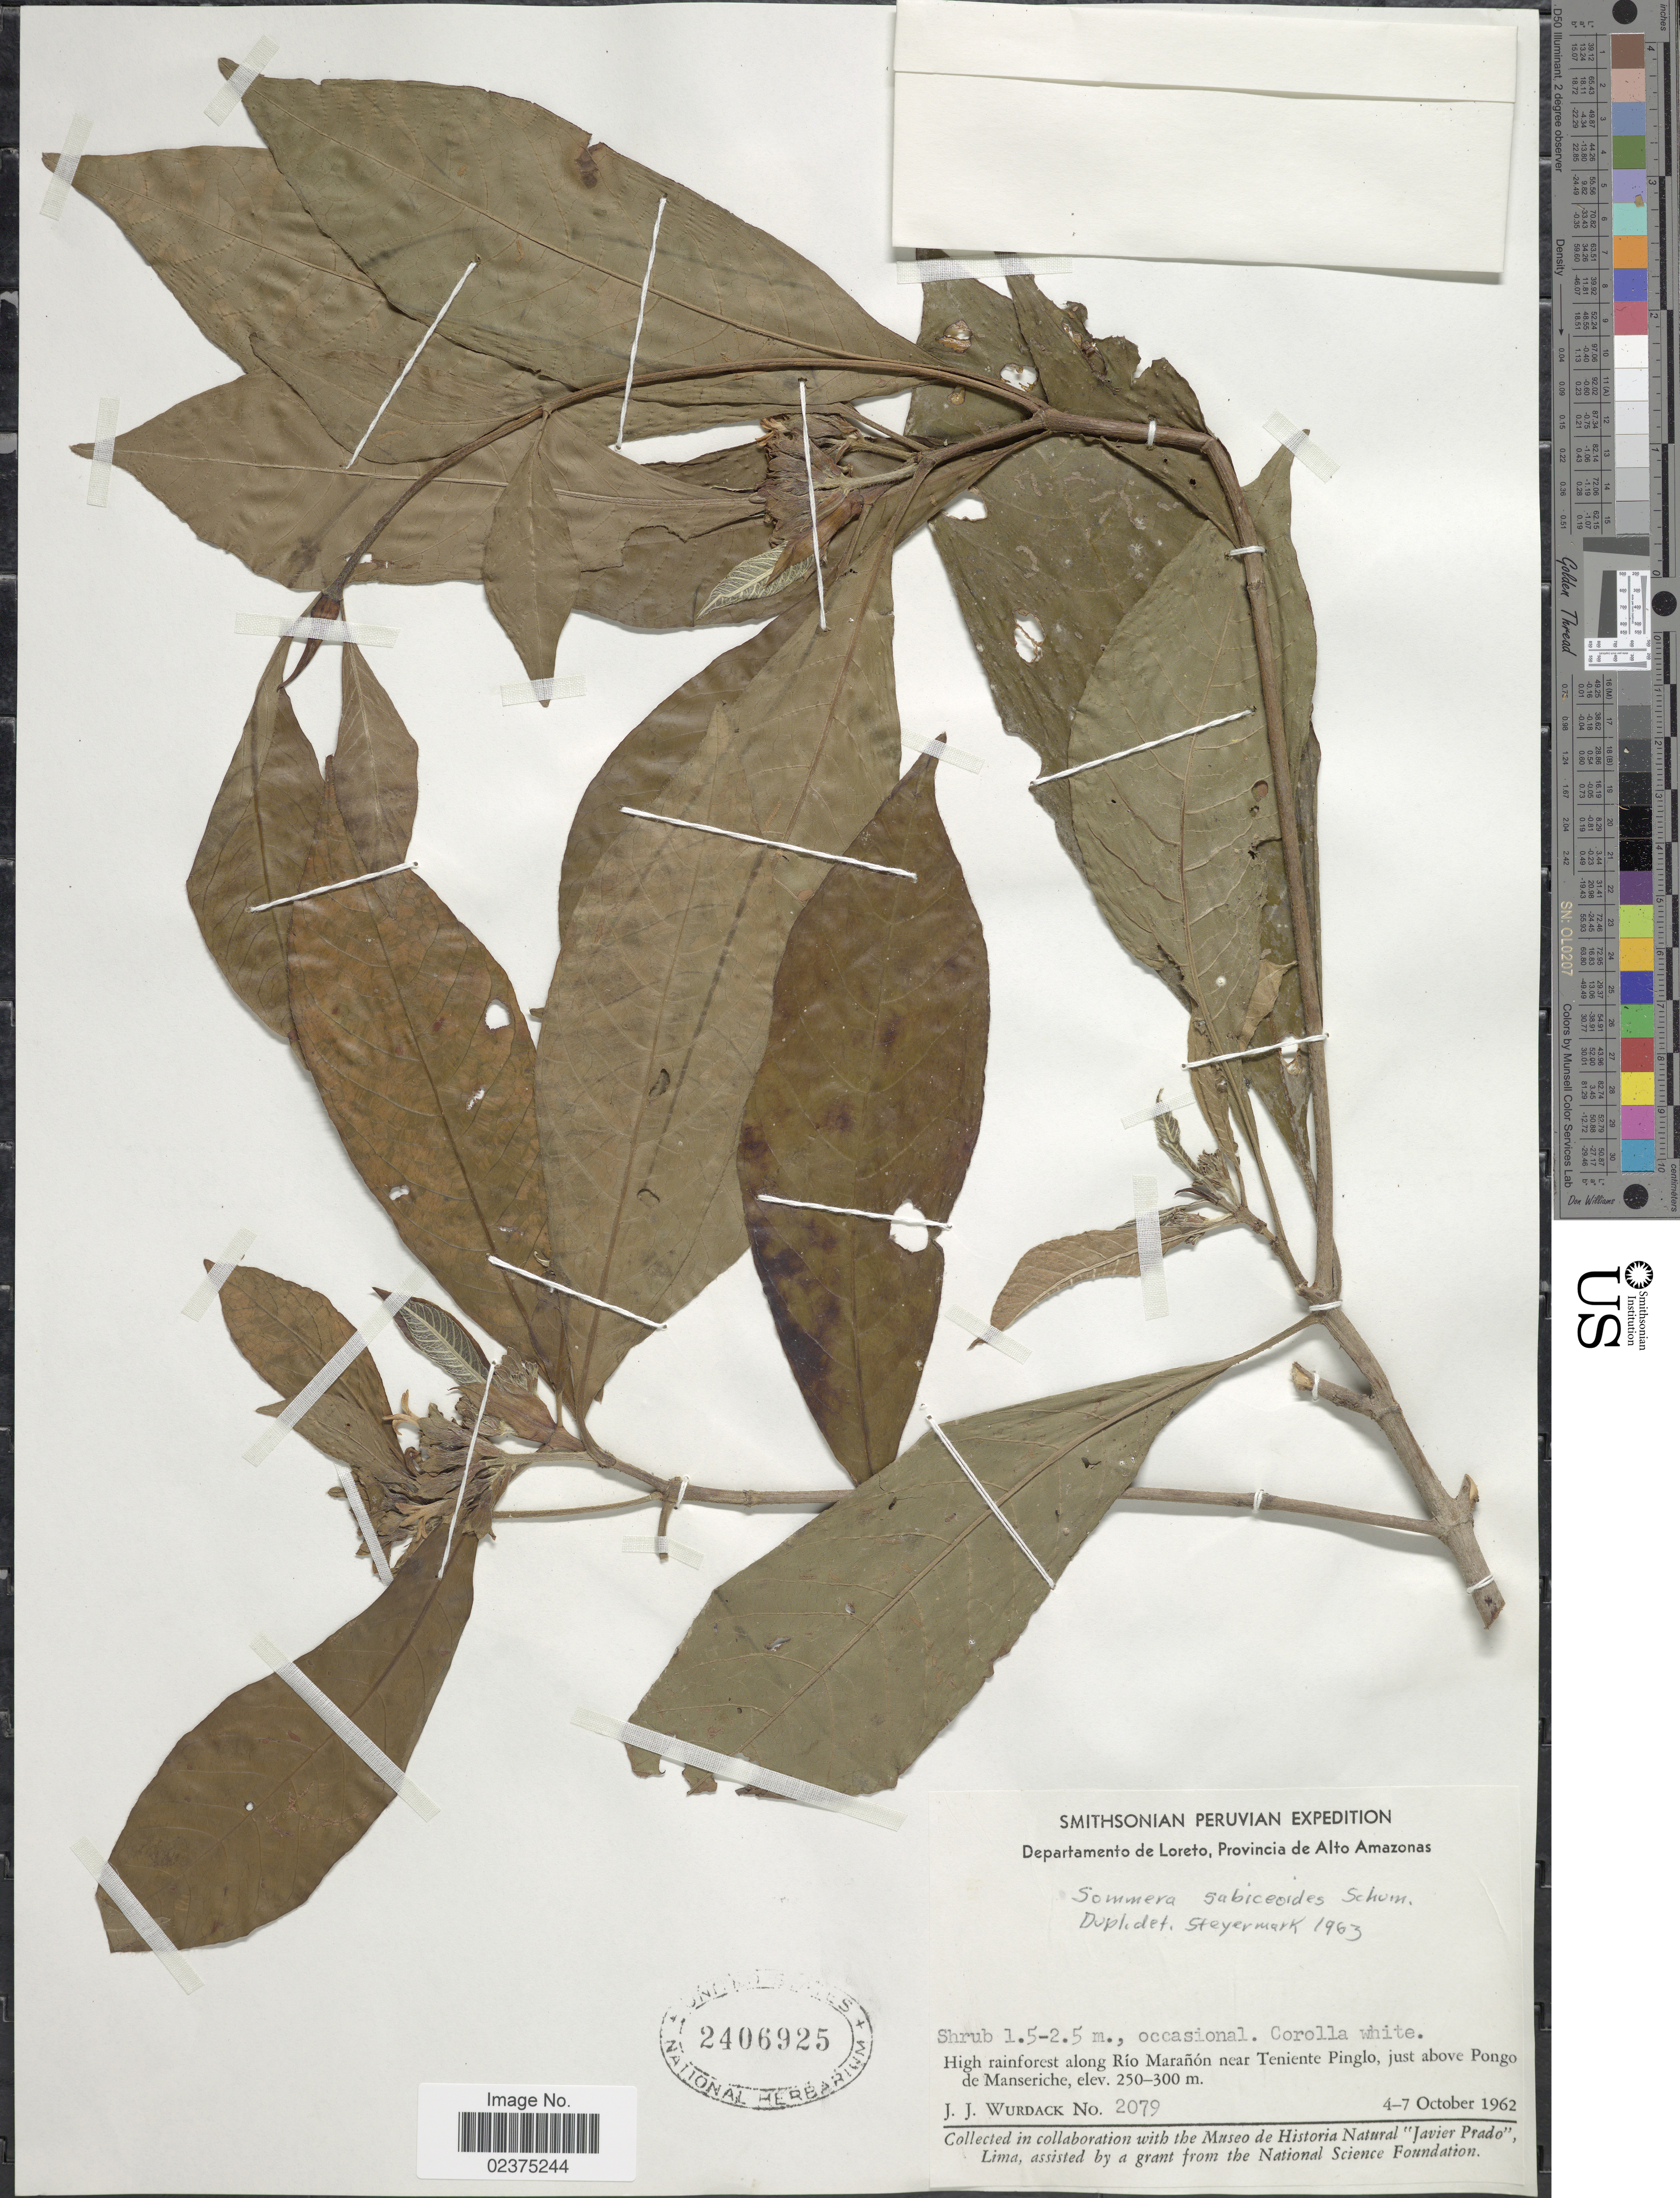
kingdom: Plantae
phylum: Tracheophyta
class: Magnoliopsida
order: Gentianales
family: Rubiaceae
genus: Sommera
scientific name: Sommera sabiceoides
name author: K. Schum.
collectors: J. J. Wurdack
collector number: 2079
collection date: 1962-10-04/1962-10-07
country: Peru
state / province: Amazonas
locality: Departamento de Loreto, Provincia de Alto Amazonas, High rainforest along Río Marañón near Teniente Pinglo, just above Pongo de Manseriche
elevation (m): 250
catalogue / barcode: US 2406925